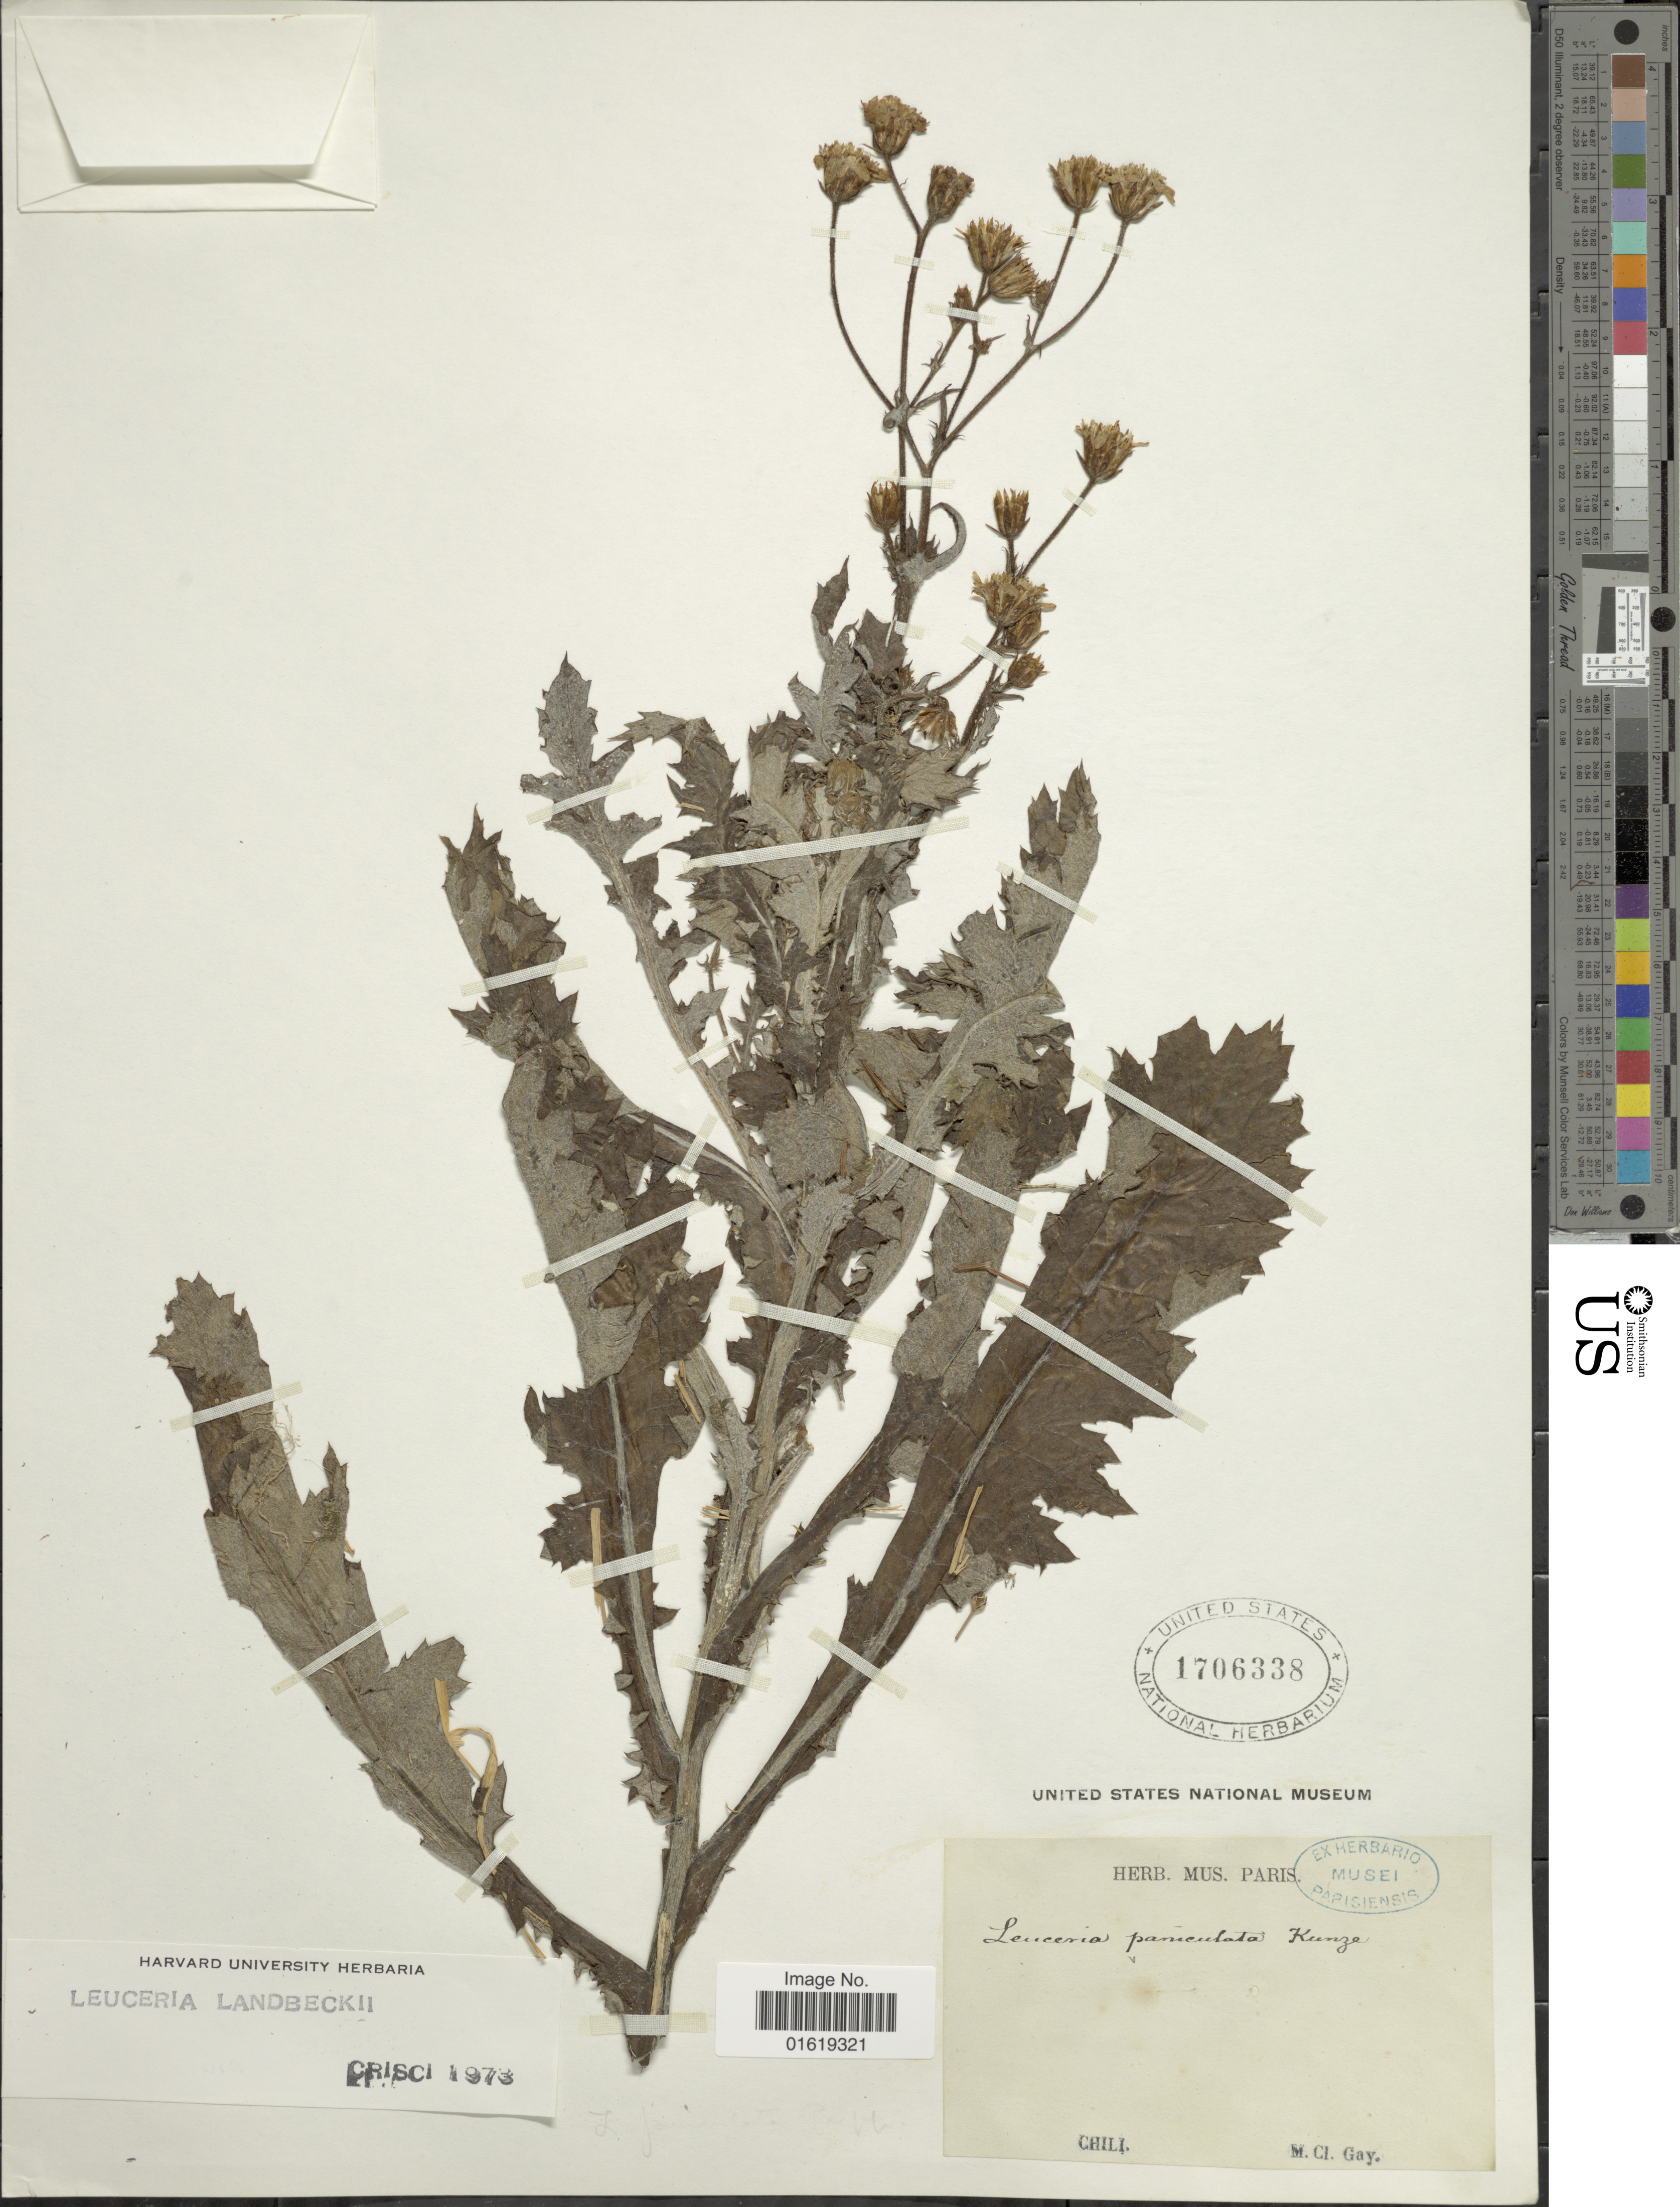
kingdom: Plantae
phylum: Tracheophyta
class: Magnoliopsida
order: Asterales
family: Asteraceae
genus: Leucheria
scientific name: Leucheria landbeckii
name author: (Phil.) Reiche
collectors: C. Gay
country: Chile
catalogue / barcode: US 1706338